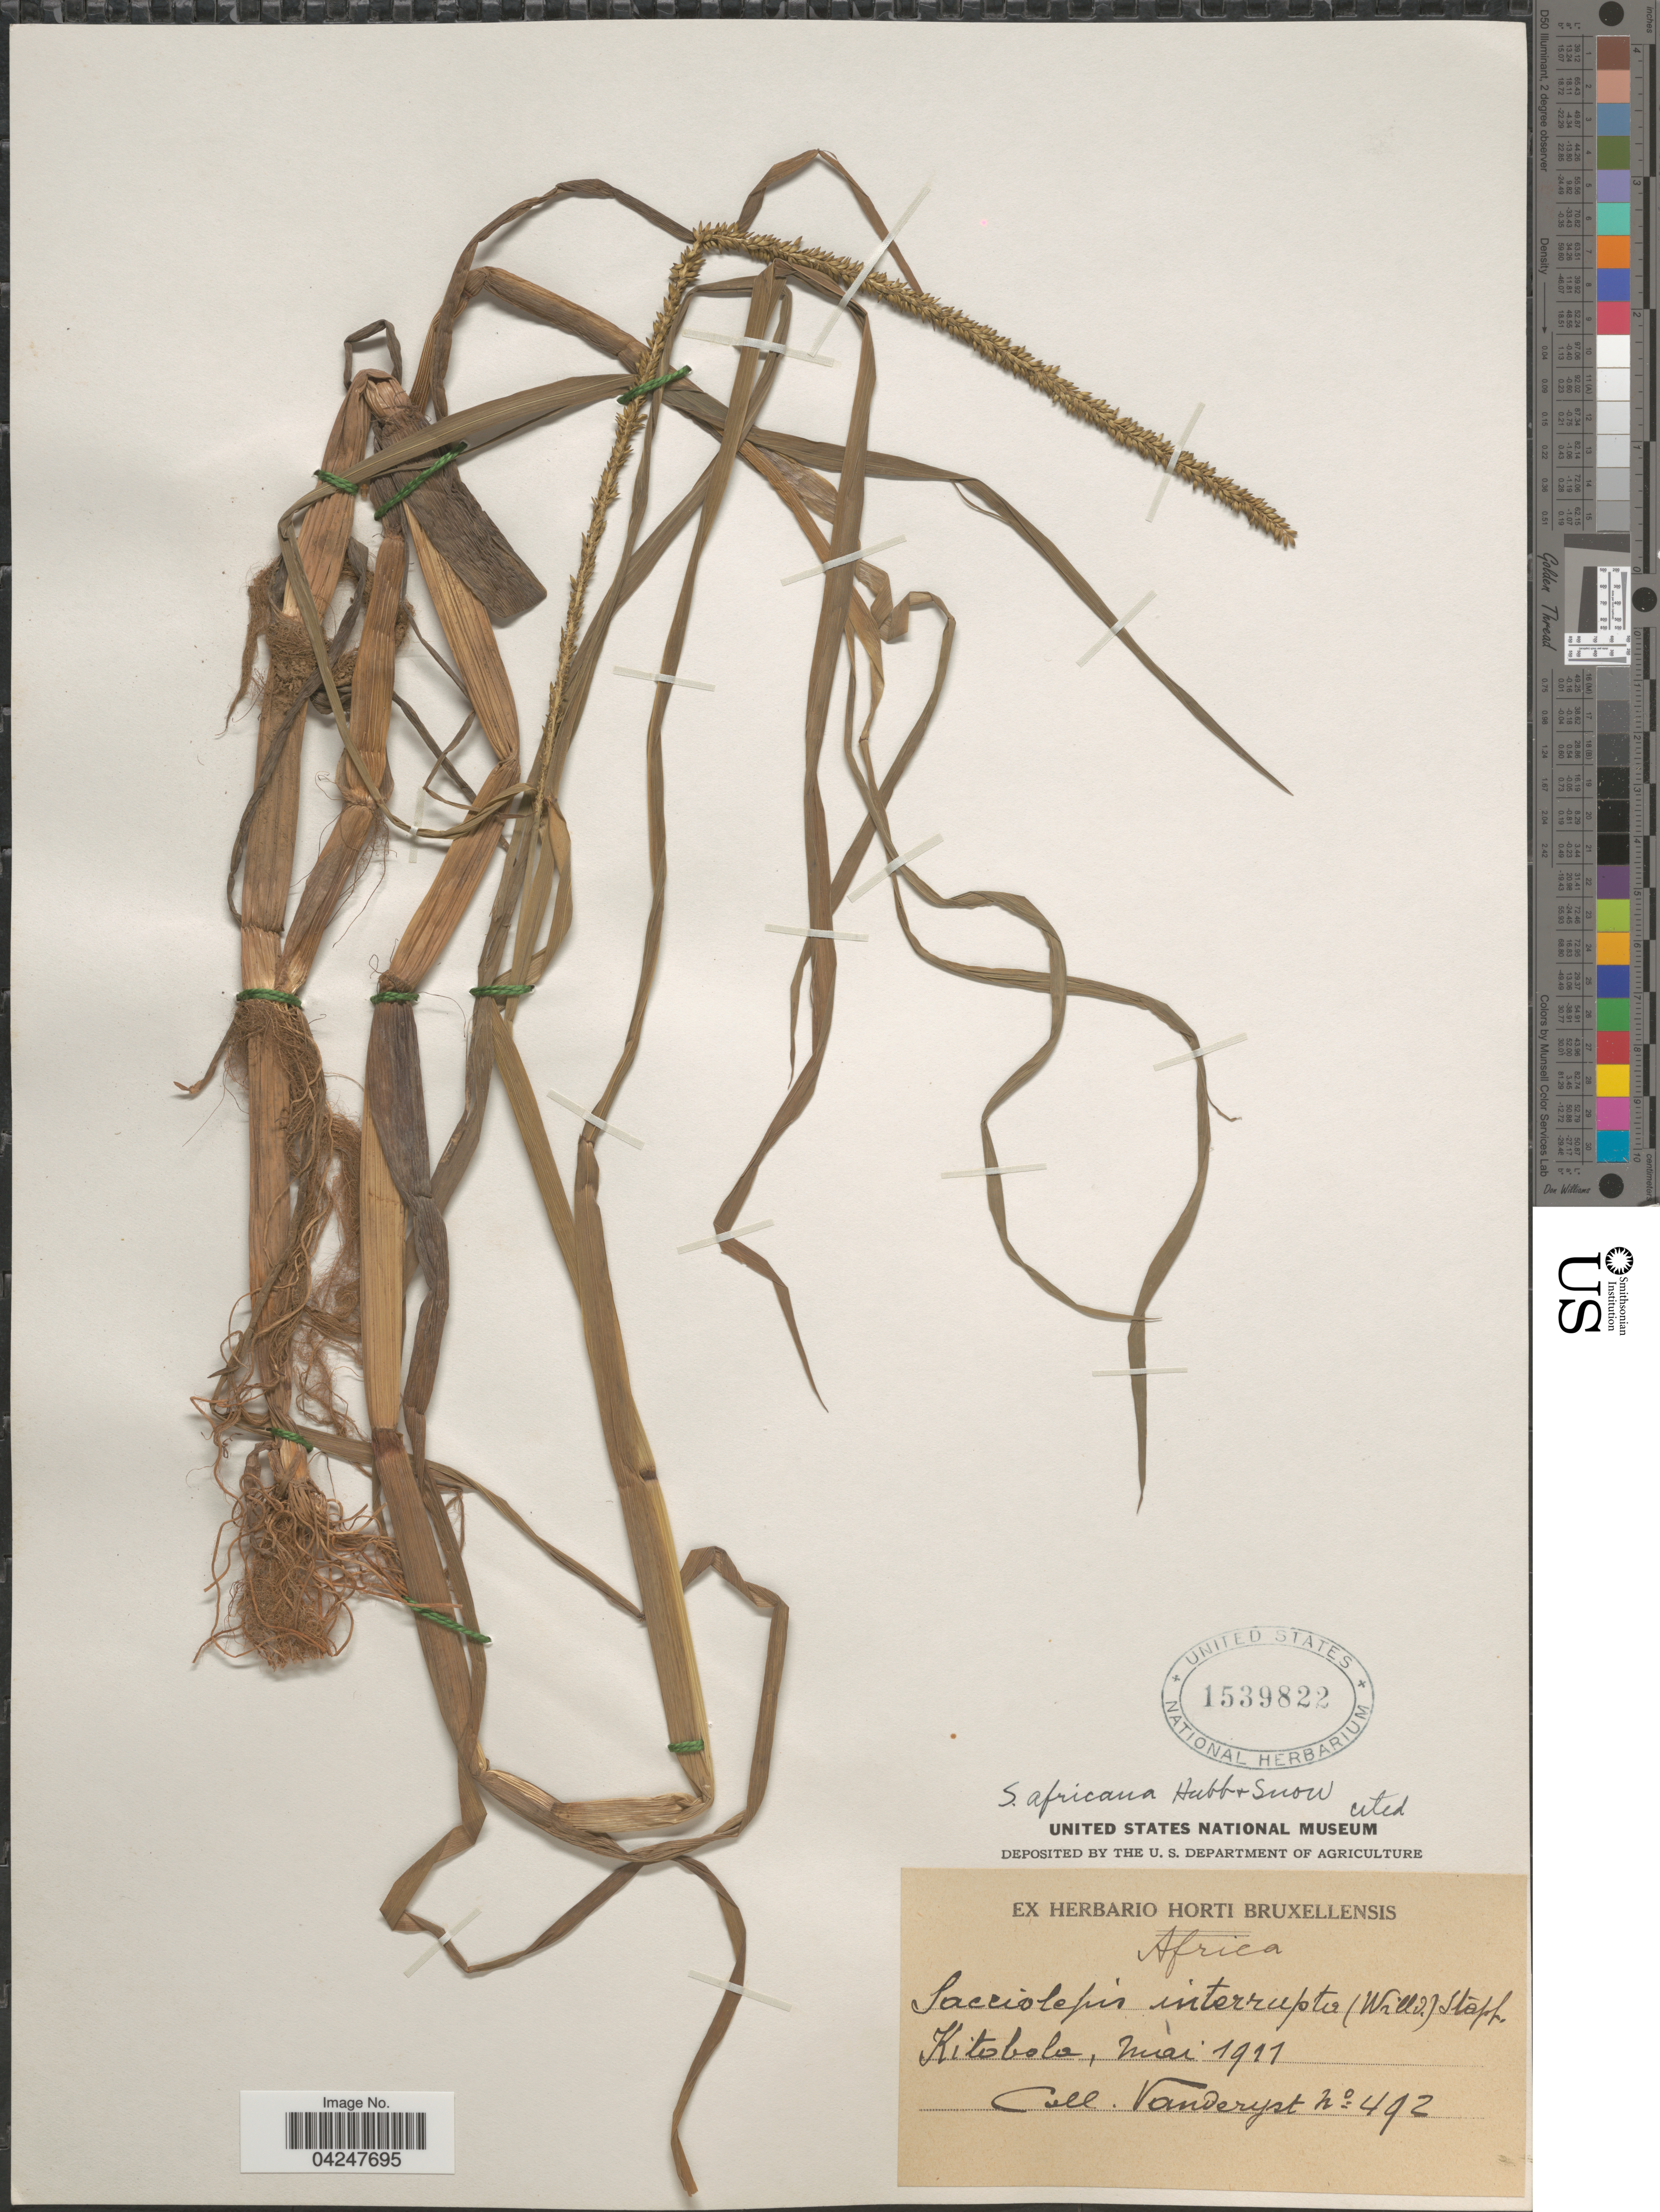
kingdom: Plantae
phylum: Tracheophyta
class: Liliopsida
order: Poales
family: Poaceae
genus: Sacciolepis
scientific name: Sacciolepis africana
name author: C. E. Hubb. & Snowden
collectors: Vanderyst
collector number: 492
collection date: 1911-05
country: Congo, Democratic Republic of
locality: Africa. Kitobola.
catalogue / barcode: US 1539822